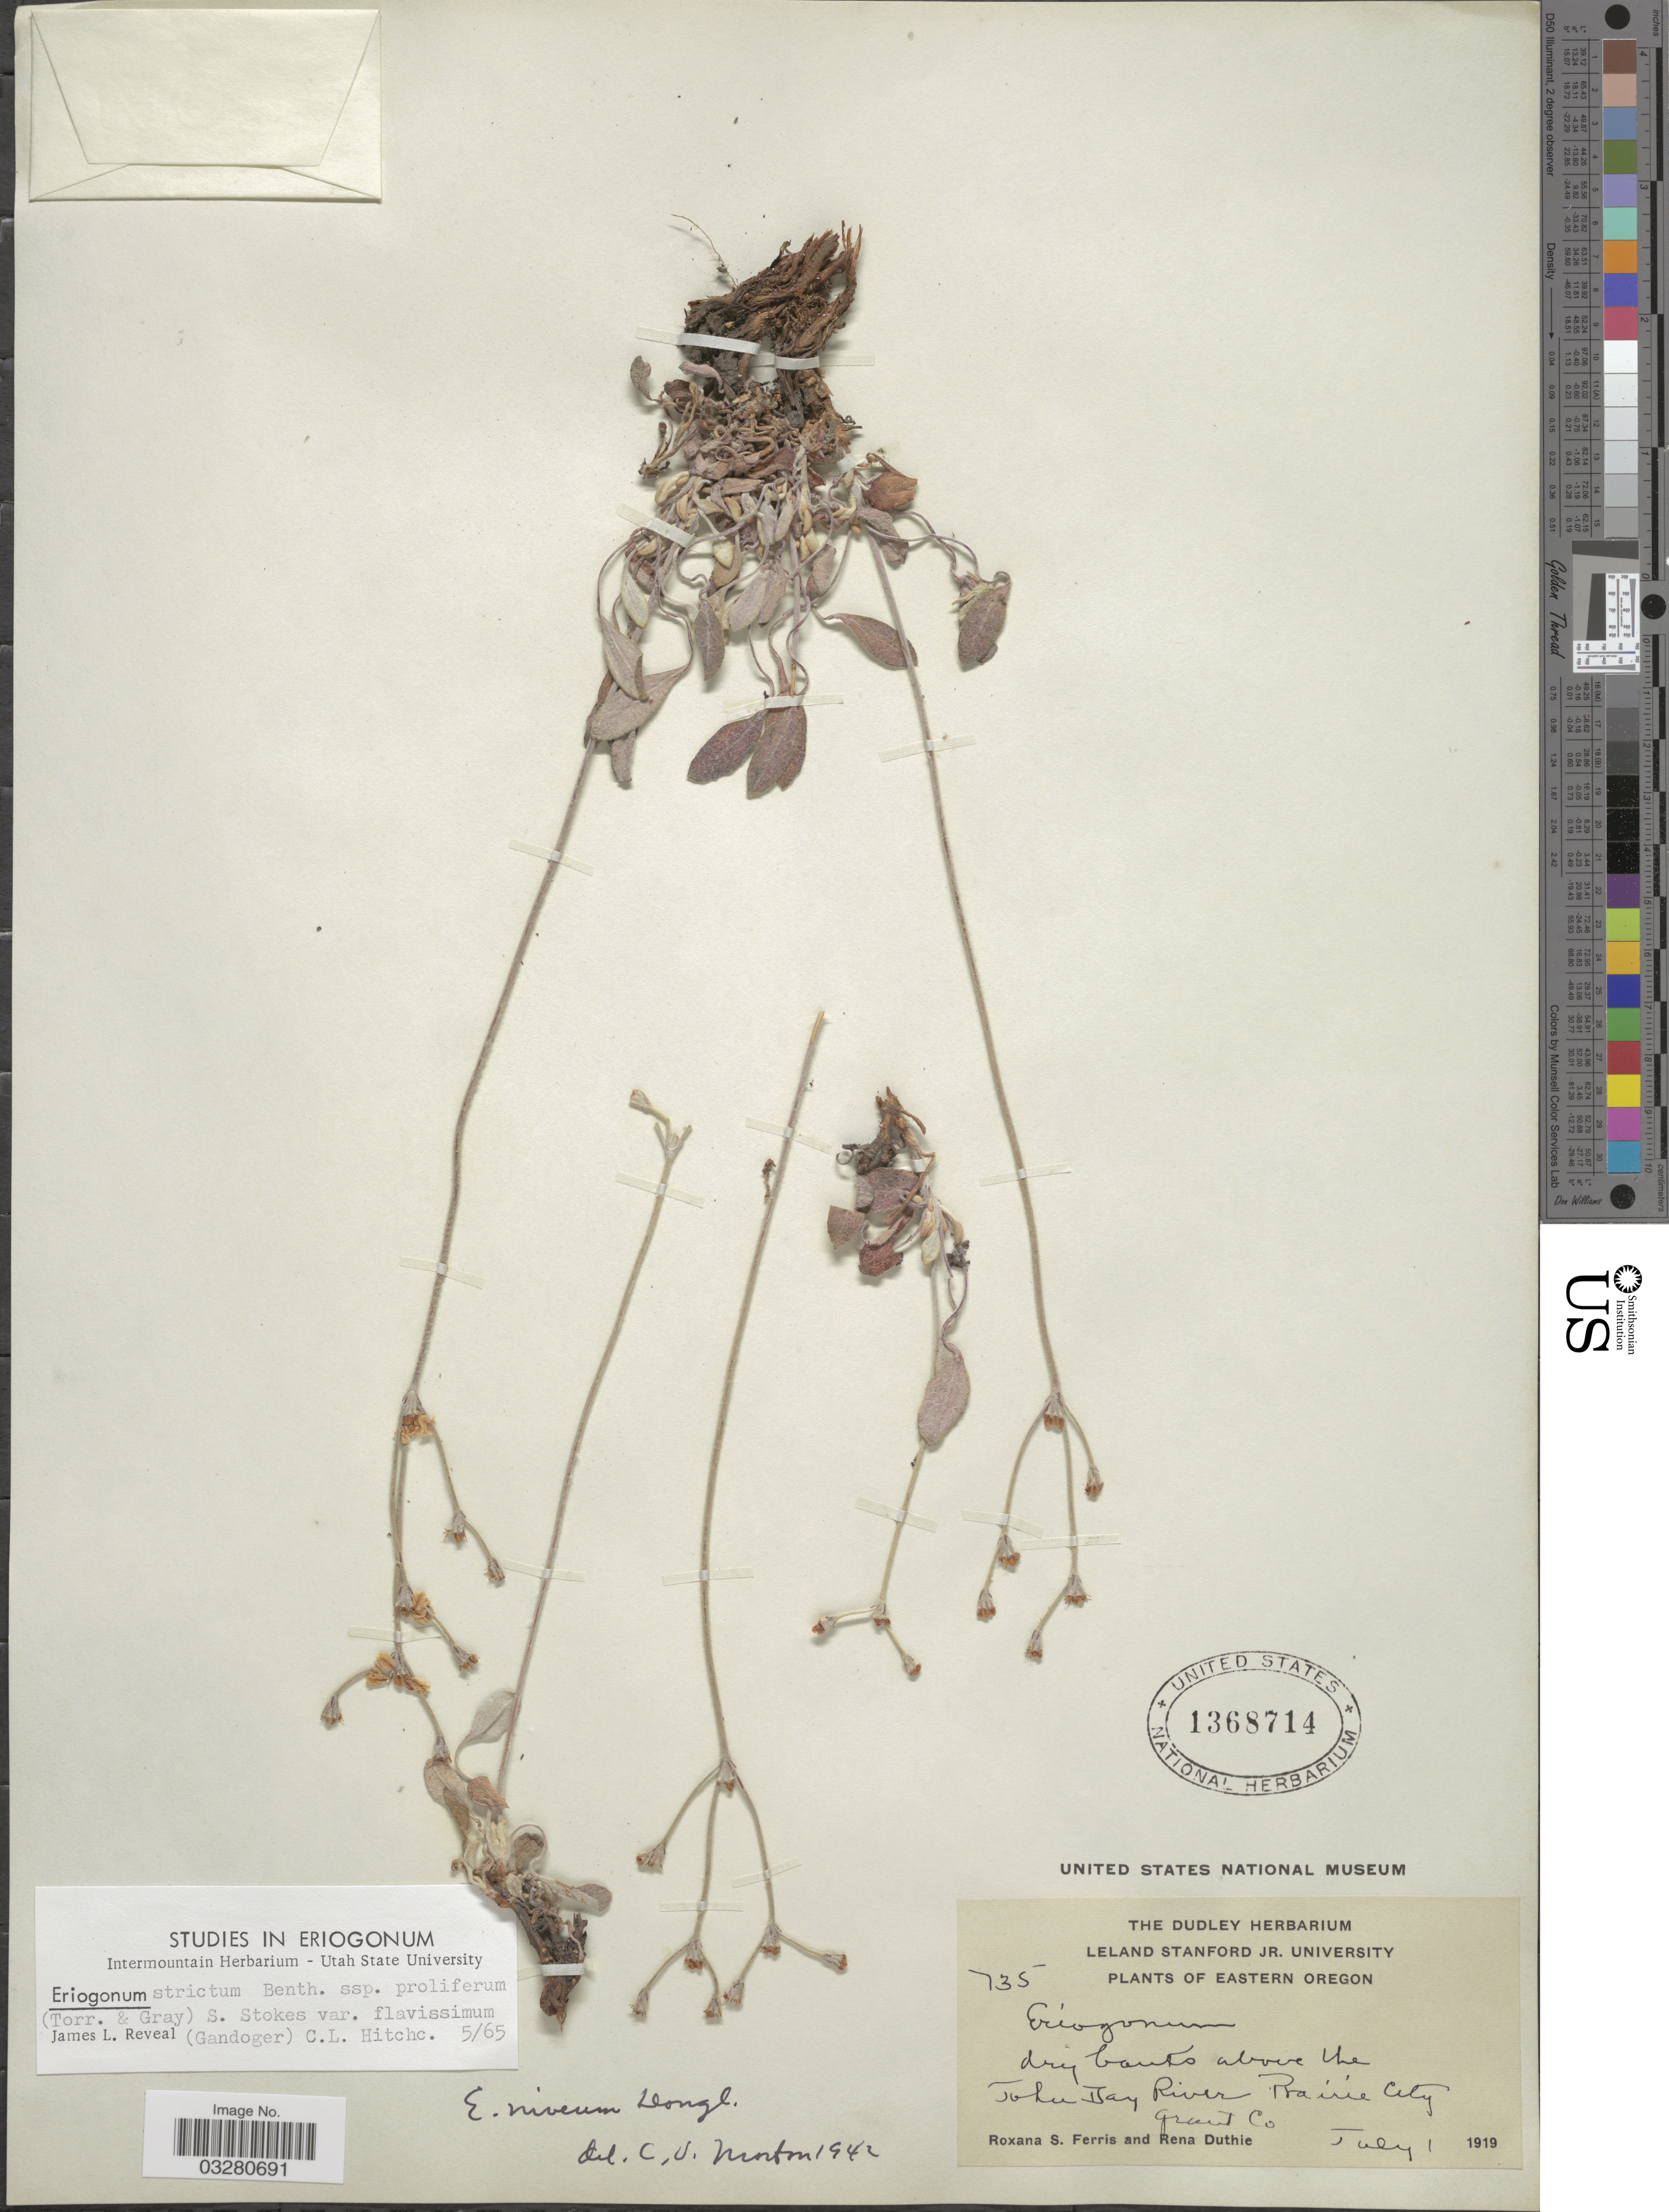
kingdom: Plantae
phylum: Tracheophyta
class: Magnoliopsida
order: Caryophyllales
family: Polygonaceae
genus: Eriogonum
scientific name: Eriogonum proliferum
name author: Torr. & A. Gray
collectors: R. S. Ferris & R. Duthie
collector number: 735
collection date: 1919-07-01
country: United States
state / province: Oregon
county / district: Grant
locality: Eastern Oregon. Toku Bay River. Prairie City, Grant Co.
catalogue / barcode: US 1368714